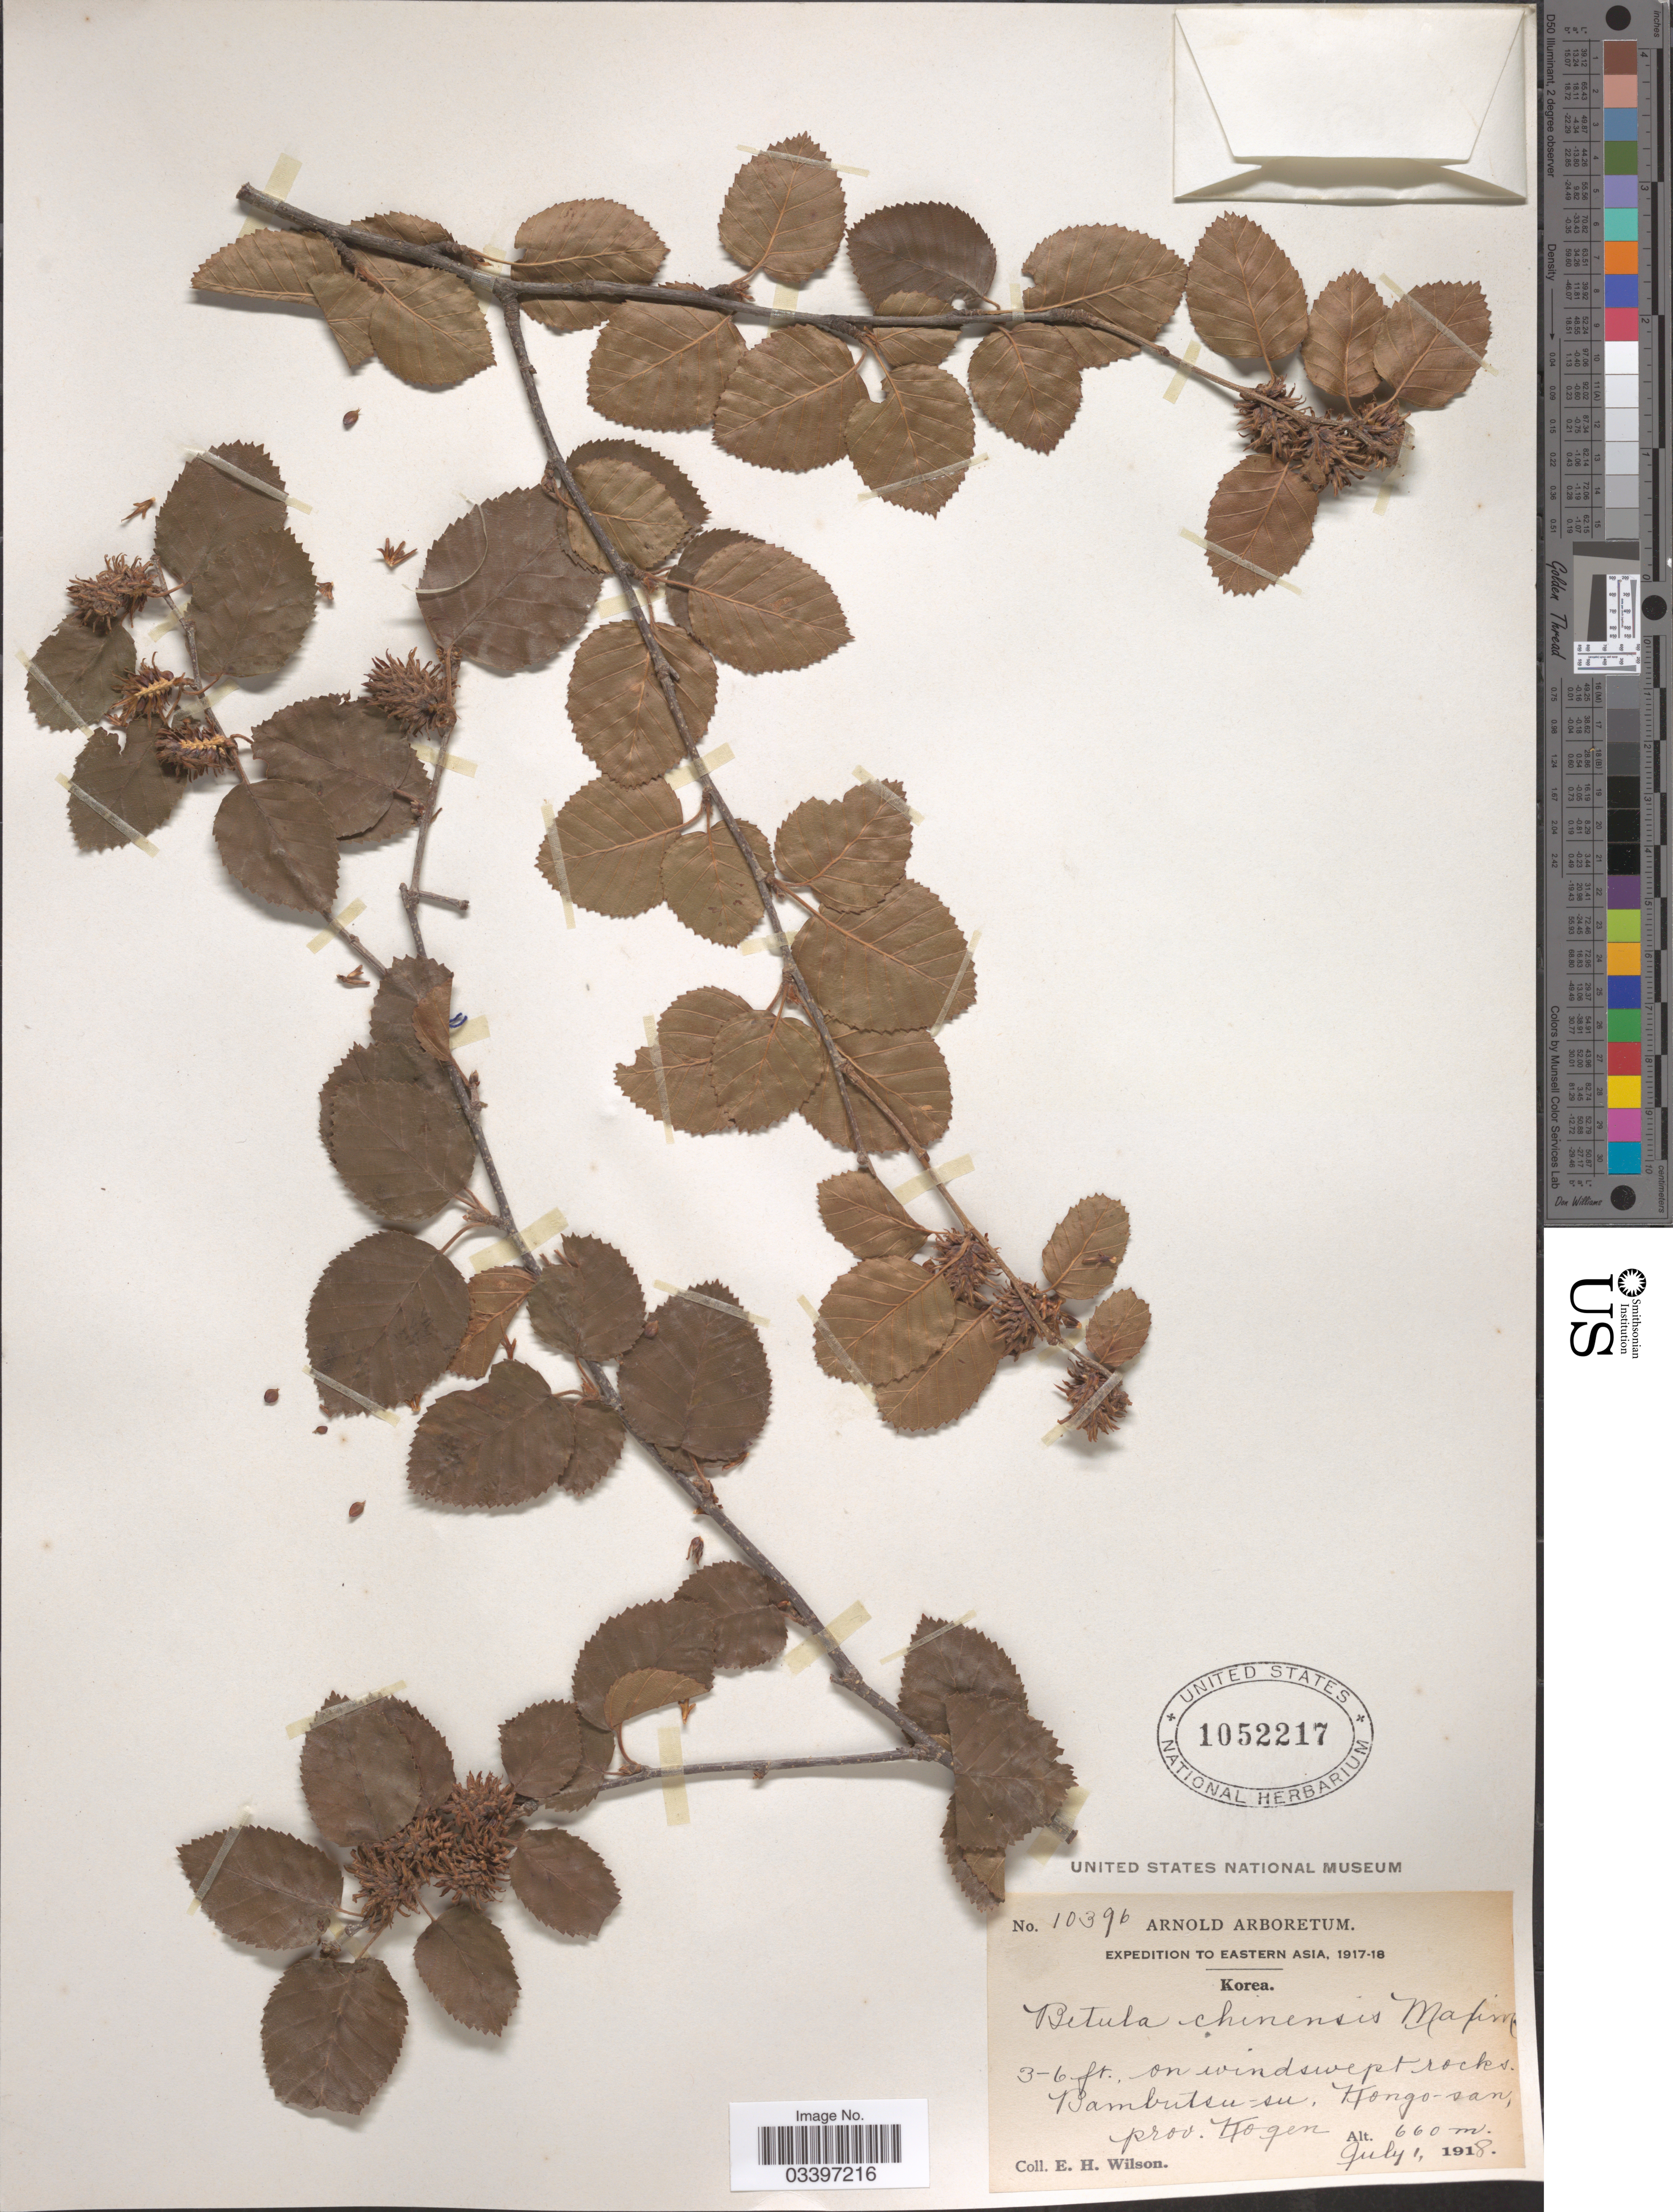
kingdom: Plantae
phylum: Tracheophyta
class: Magnoliopsida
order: Fagales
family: Betulaceae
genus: Betula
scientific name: Betula chinensis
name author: Maxim.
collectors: E. Wilson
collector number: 10396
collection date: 1918-07-01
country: North Korea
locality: Bambutsu-su, Kongo-san, prov. Kogen.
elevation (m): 660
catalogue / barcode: US 1052217